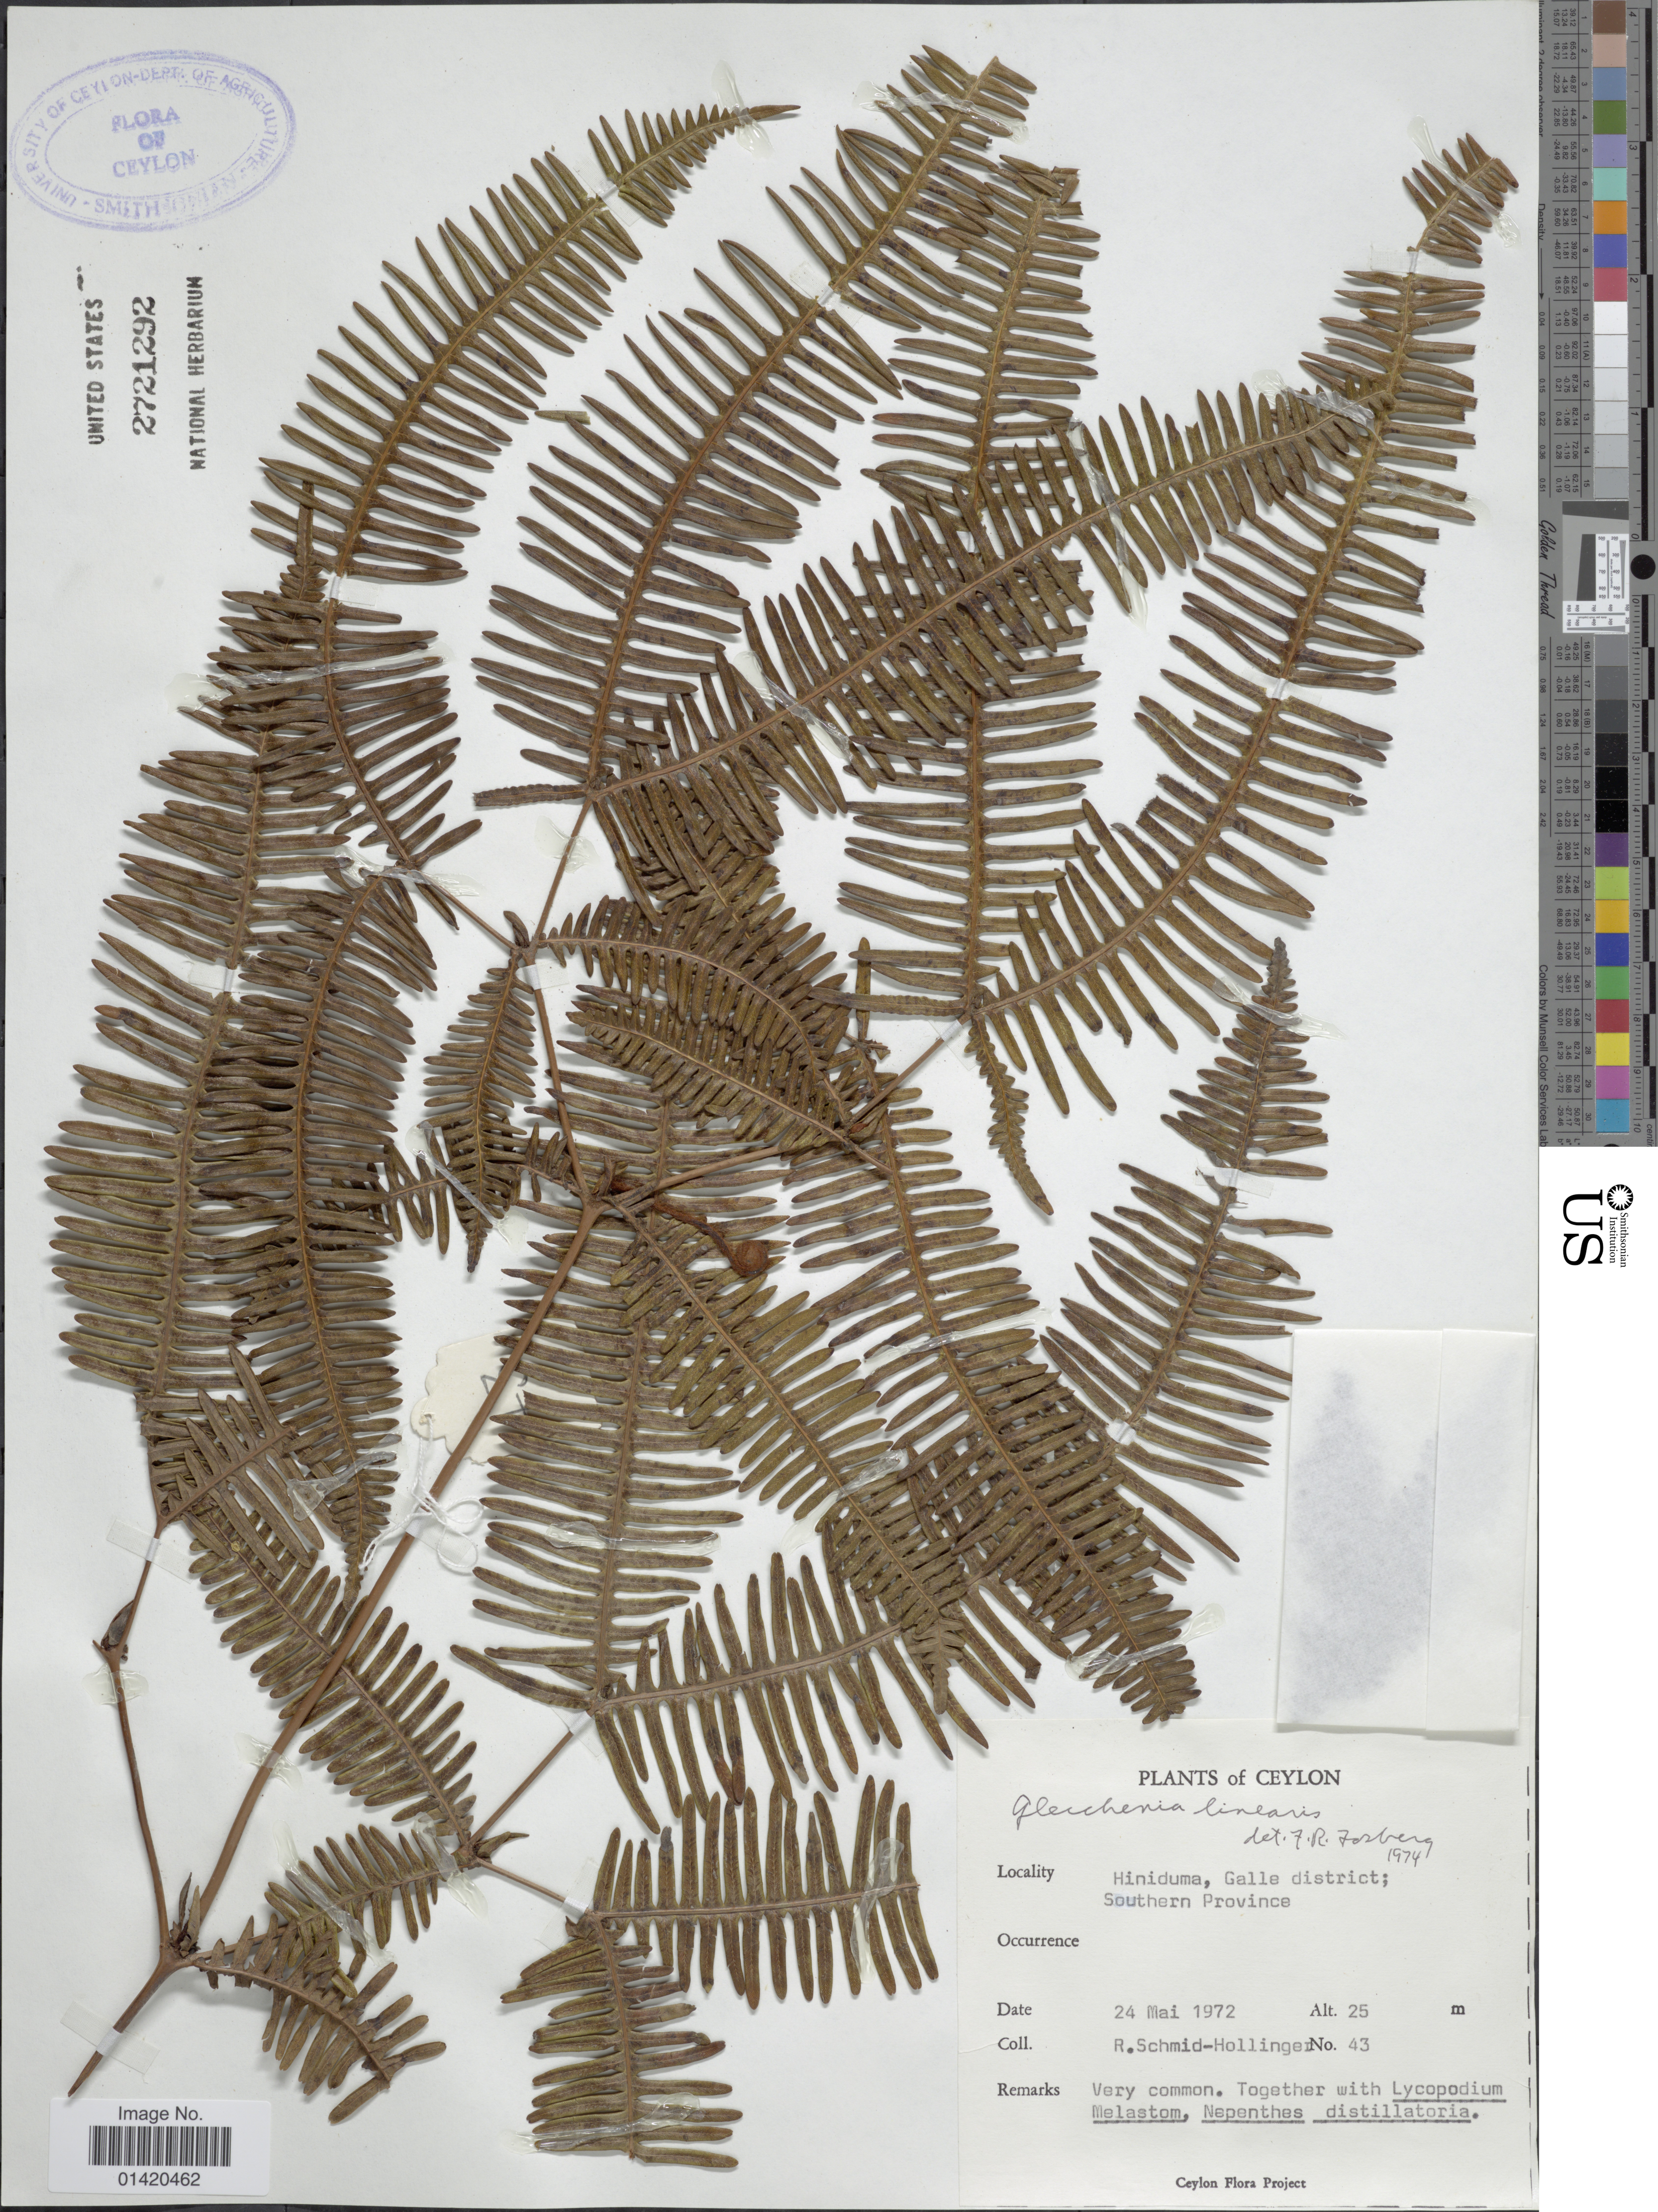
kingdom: Plantae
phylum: Tracheophyta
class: Polypodiopsida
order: Gleicheniales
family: Gleicheniaceae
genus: Dicranopteris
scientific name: Dicranopteris linearis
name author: (Burm. f.) Underw.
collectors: R. Schmid-Hollinger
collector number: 43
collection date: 1972-05-24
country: Sri Lanka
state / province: Southern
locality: Ceylon, Hiniduma, Galle district; Southern Province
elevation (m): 25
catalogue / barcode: US 2721292